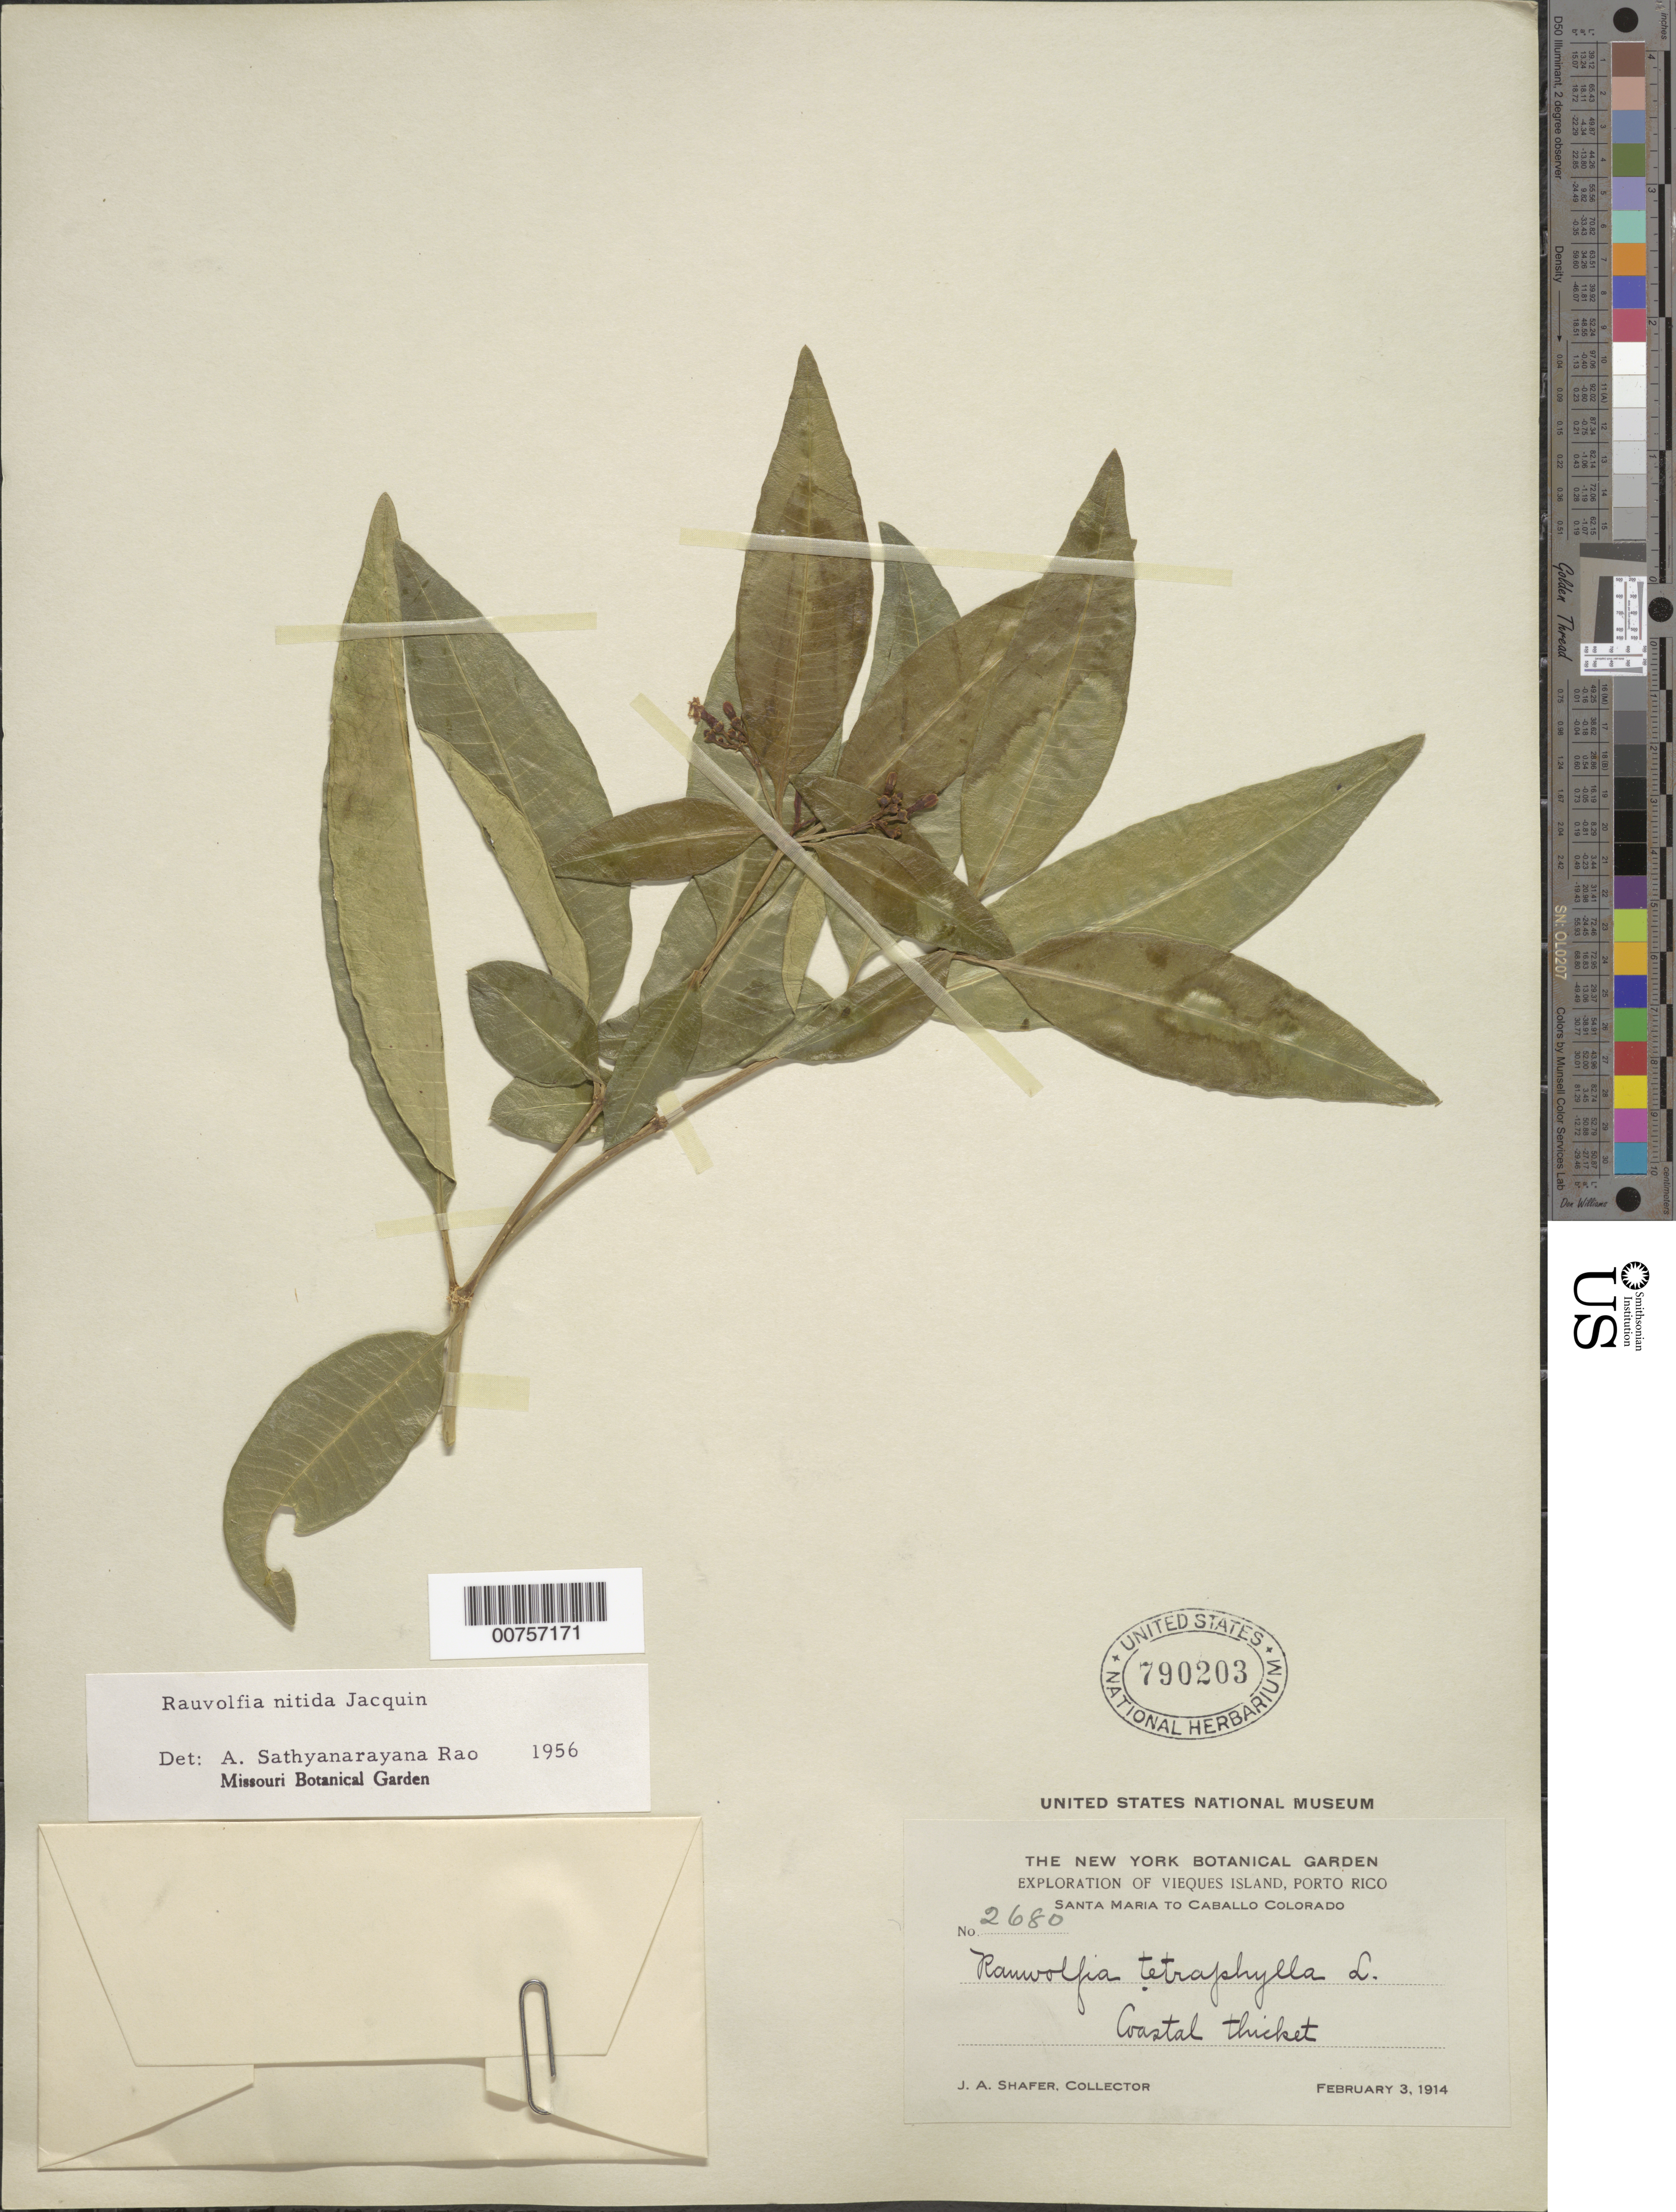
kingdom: Plantae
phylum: Tracheophyta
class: Magnoliopsida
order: Gentianales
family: Apocynaceae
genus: Rauvolfia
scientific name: Rauvolfia nitida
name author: Jacq.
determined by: Rao, A. S.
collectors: J. A. Shafer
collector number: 2680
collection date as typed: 03 Feb 1914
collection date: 1914-02-03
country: Puerto Rico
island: Vieques I.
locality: Santa María to Caballo Colorado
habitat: Coastal thicket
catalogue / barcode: US 790203